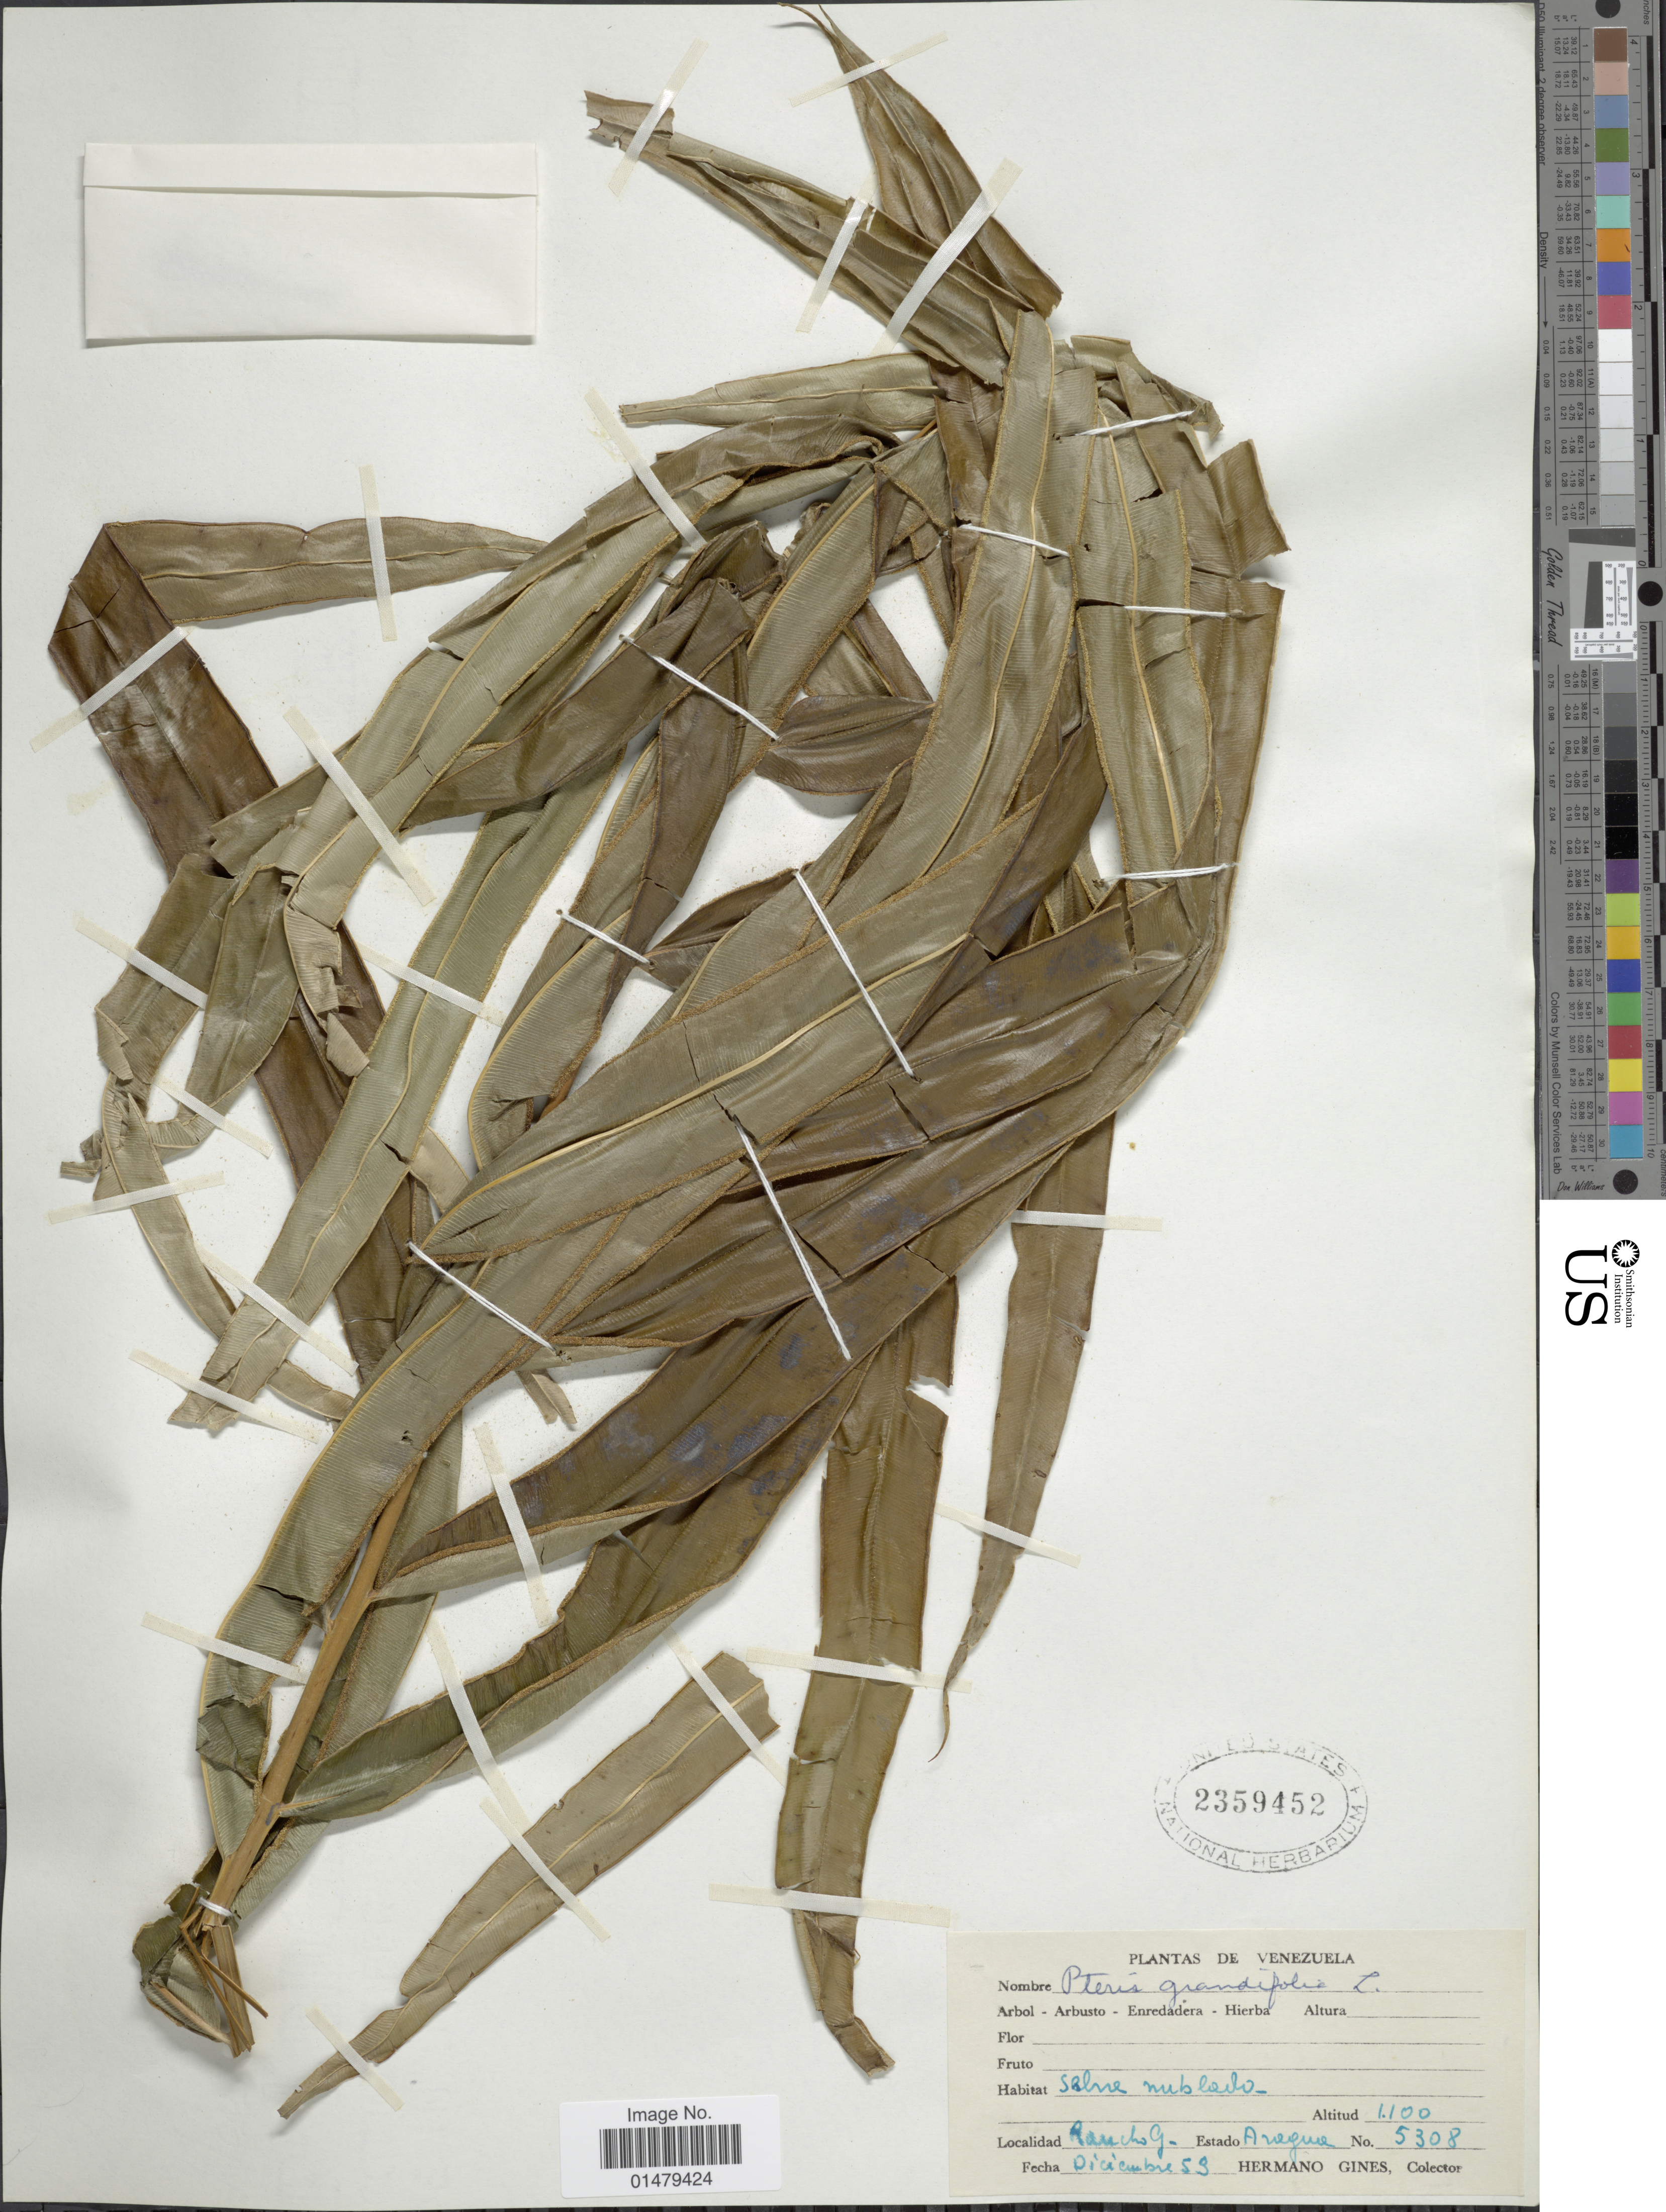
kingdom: Plantae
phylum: Tracheophyta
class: Polypodiopsida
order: Polypodiales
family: Pteridaceae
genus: Pteris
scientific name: Pteris grandifolia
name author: L.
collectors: Bro. Gines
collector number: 5308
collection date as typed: Transcribed d/m/y: /12/53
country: Venezuela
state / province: Aragua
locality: Rancho G. [Rancho Grande], Estado Aragua [State of Aragua]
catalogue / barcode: US 2359452